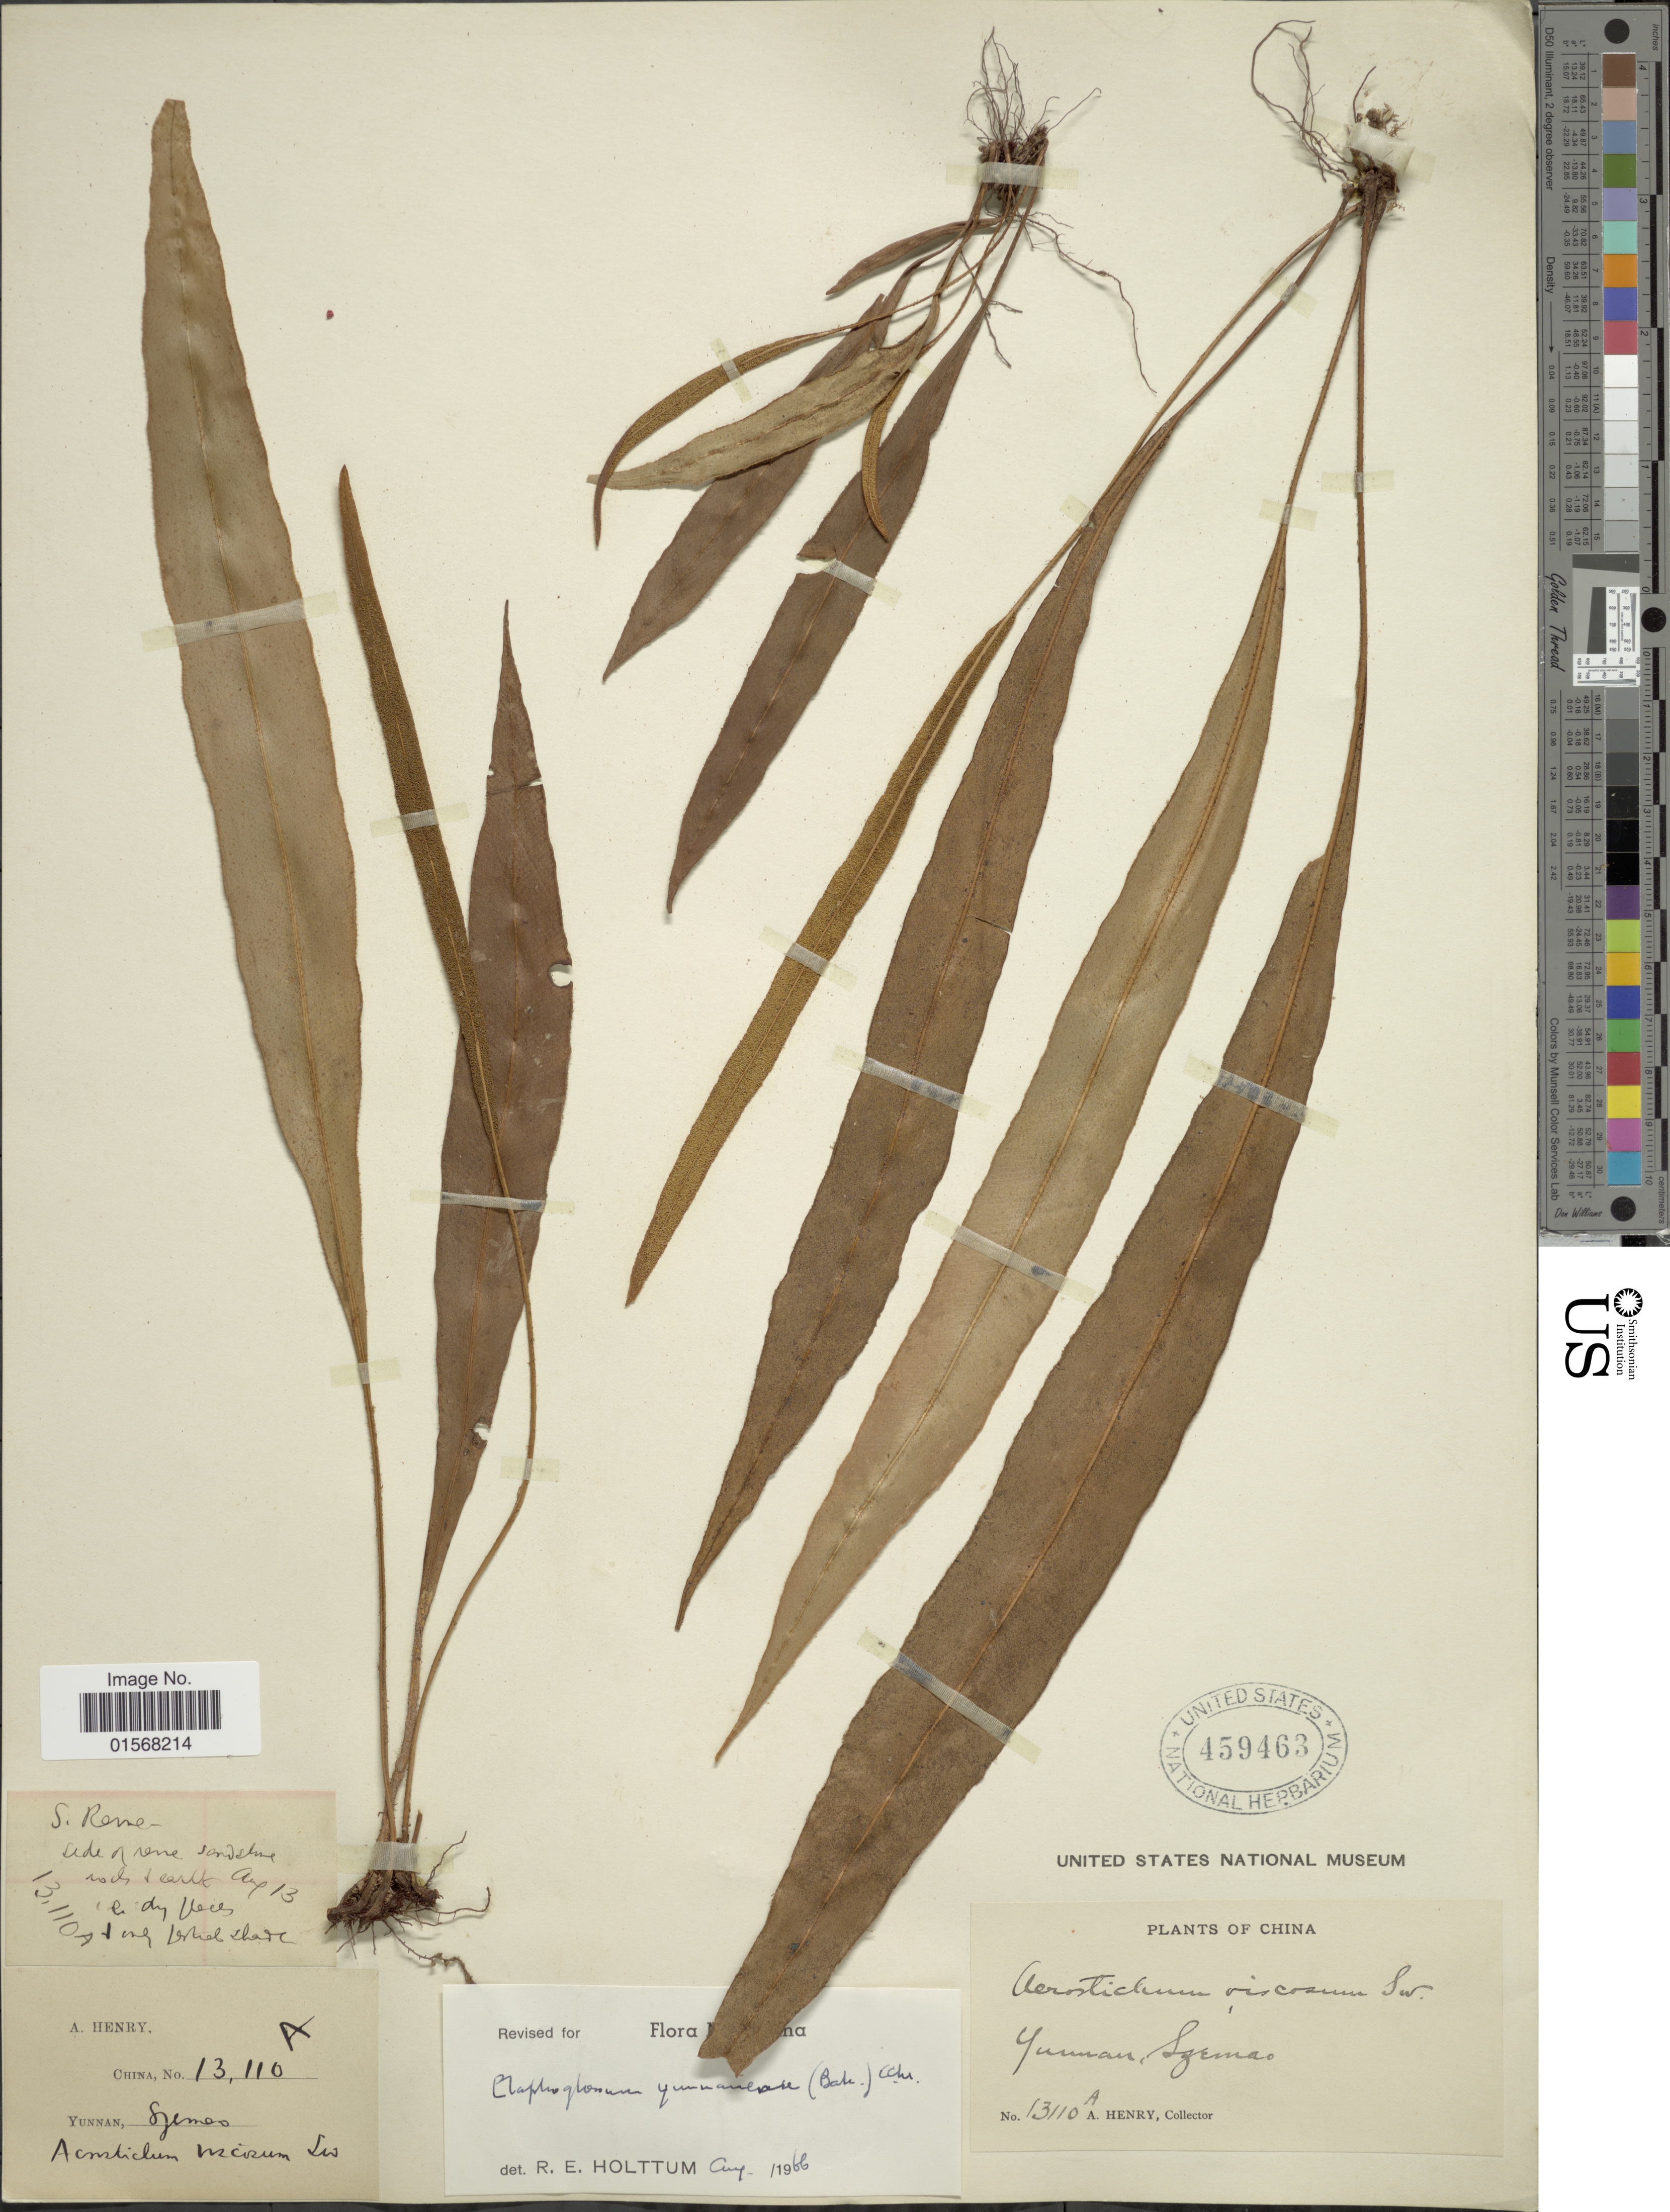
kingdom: Plantae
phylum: Tracheophyta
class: Polypodiopsida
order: Polypodiales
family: Dryopteridaceae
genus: Elaphoglossum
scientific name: Elaphoglossum stelligerum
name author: (Wall. ex Baker) T. Moore ex Alston & Bonner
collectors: A. Henry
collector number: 13110 A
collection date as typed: Aug 13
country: China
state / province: Yunnan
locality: Szemao.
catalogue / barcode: US 459463